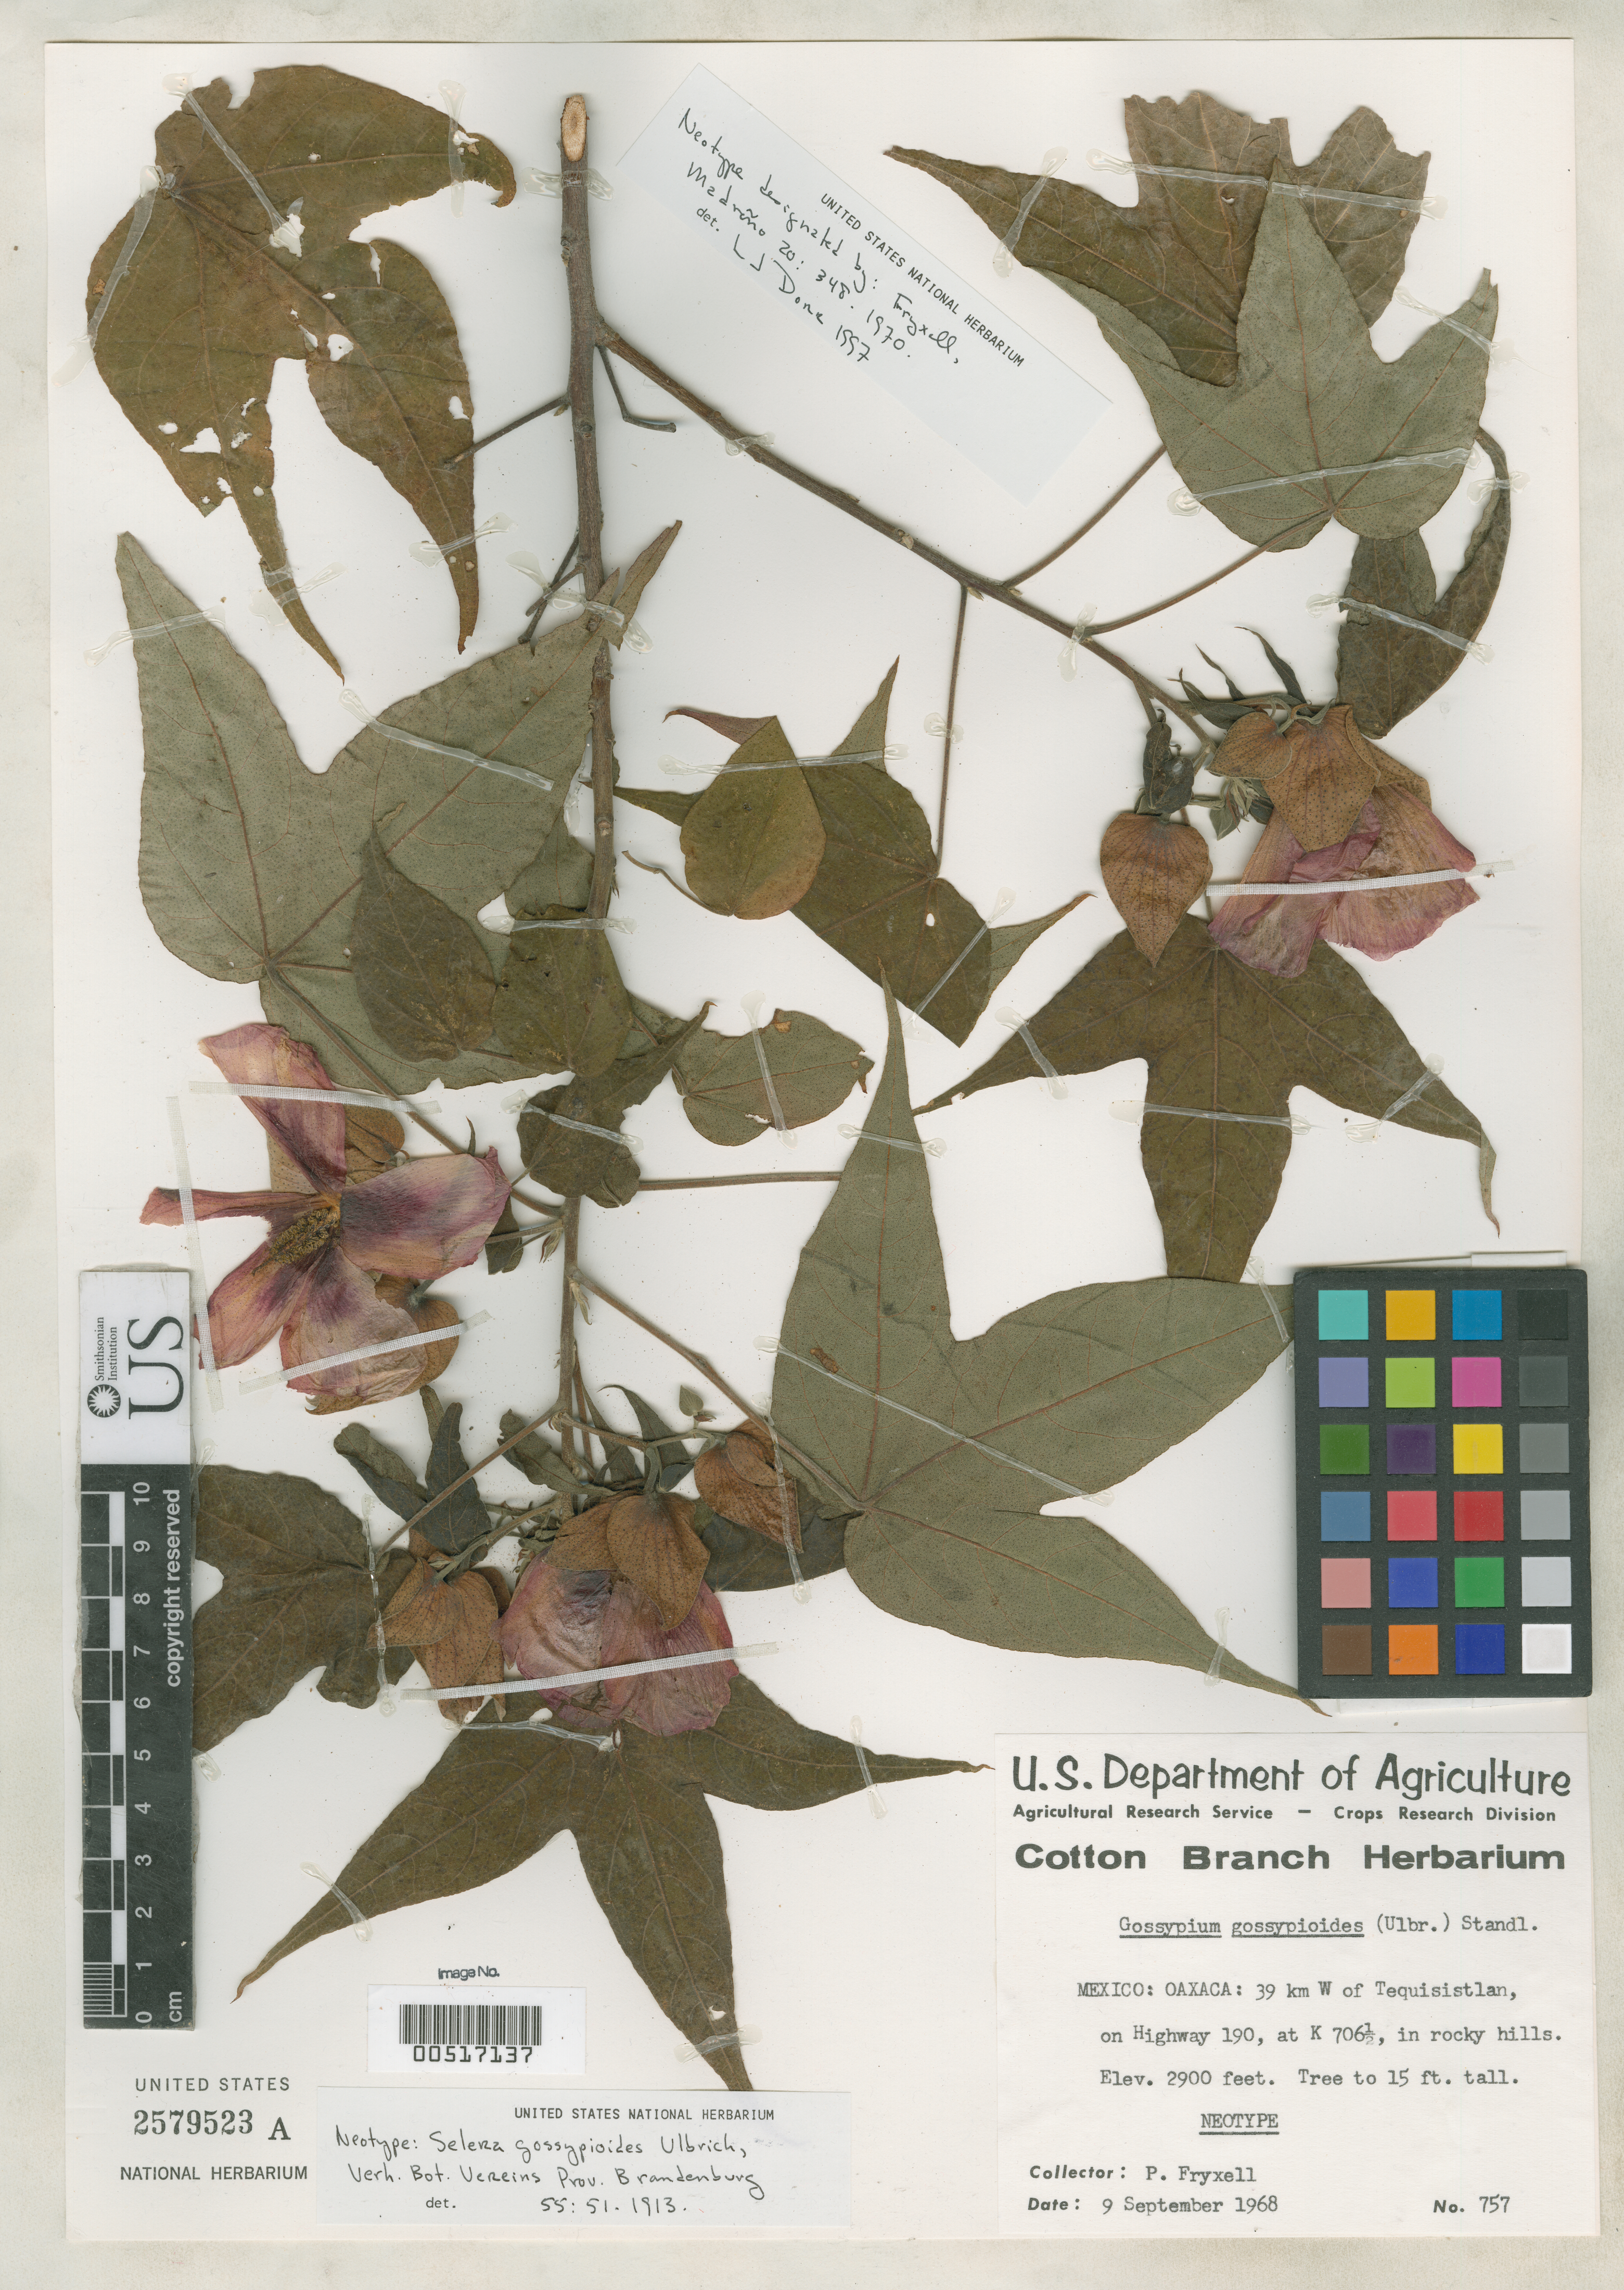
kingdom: Plantae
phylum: Tracheophyta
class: Magnoliopsida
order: Malvales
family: Malvaceae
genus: Selera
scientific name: Selera gossypioides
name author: Ulbr.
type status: Neotype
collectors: P. A. Fryxell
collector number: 757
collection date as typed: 09 Sep 1968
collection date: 1968-09-09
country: Mexico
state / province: Oaxaca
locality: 39 km W of Tequisistlan, on Highway 190, at km 706.5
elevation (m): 2900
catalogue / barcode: US 2579523A